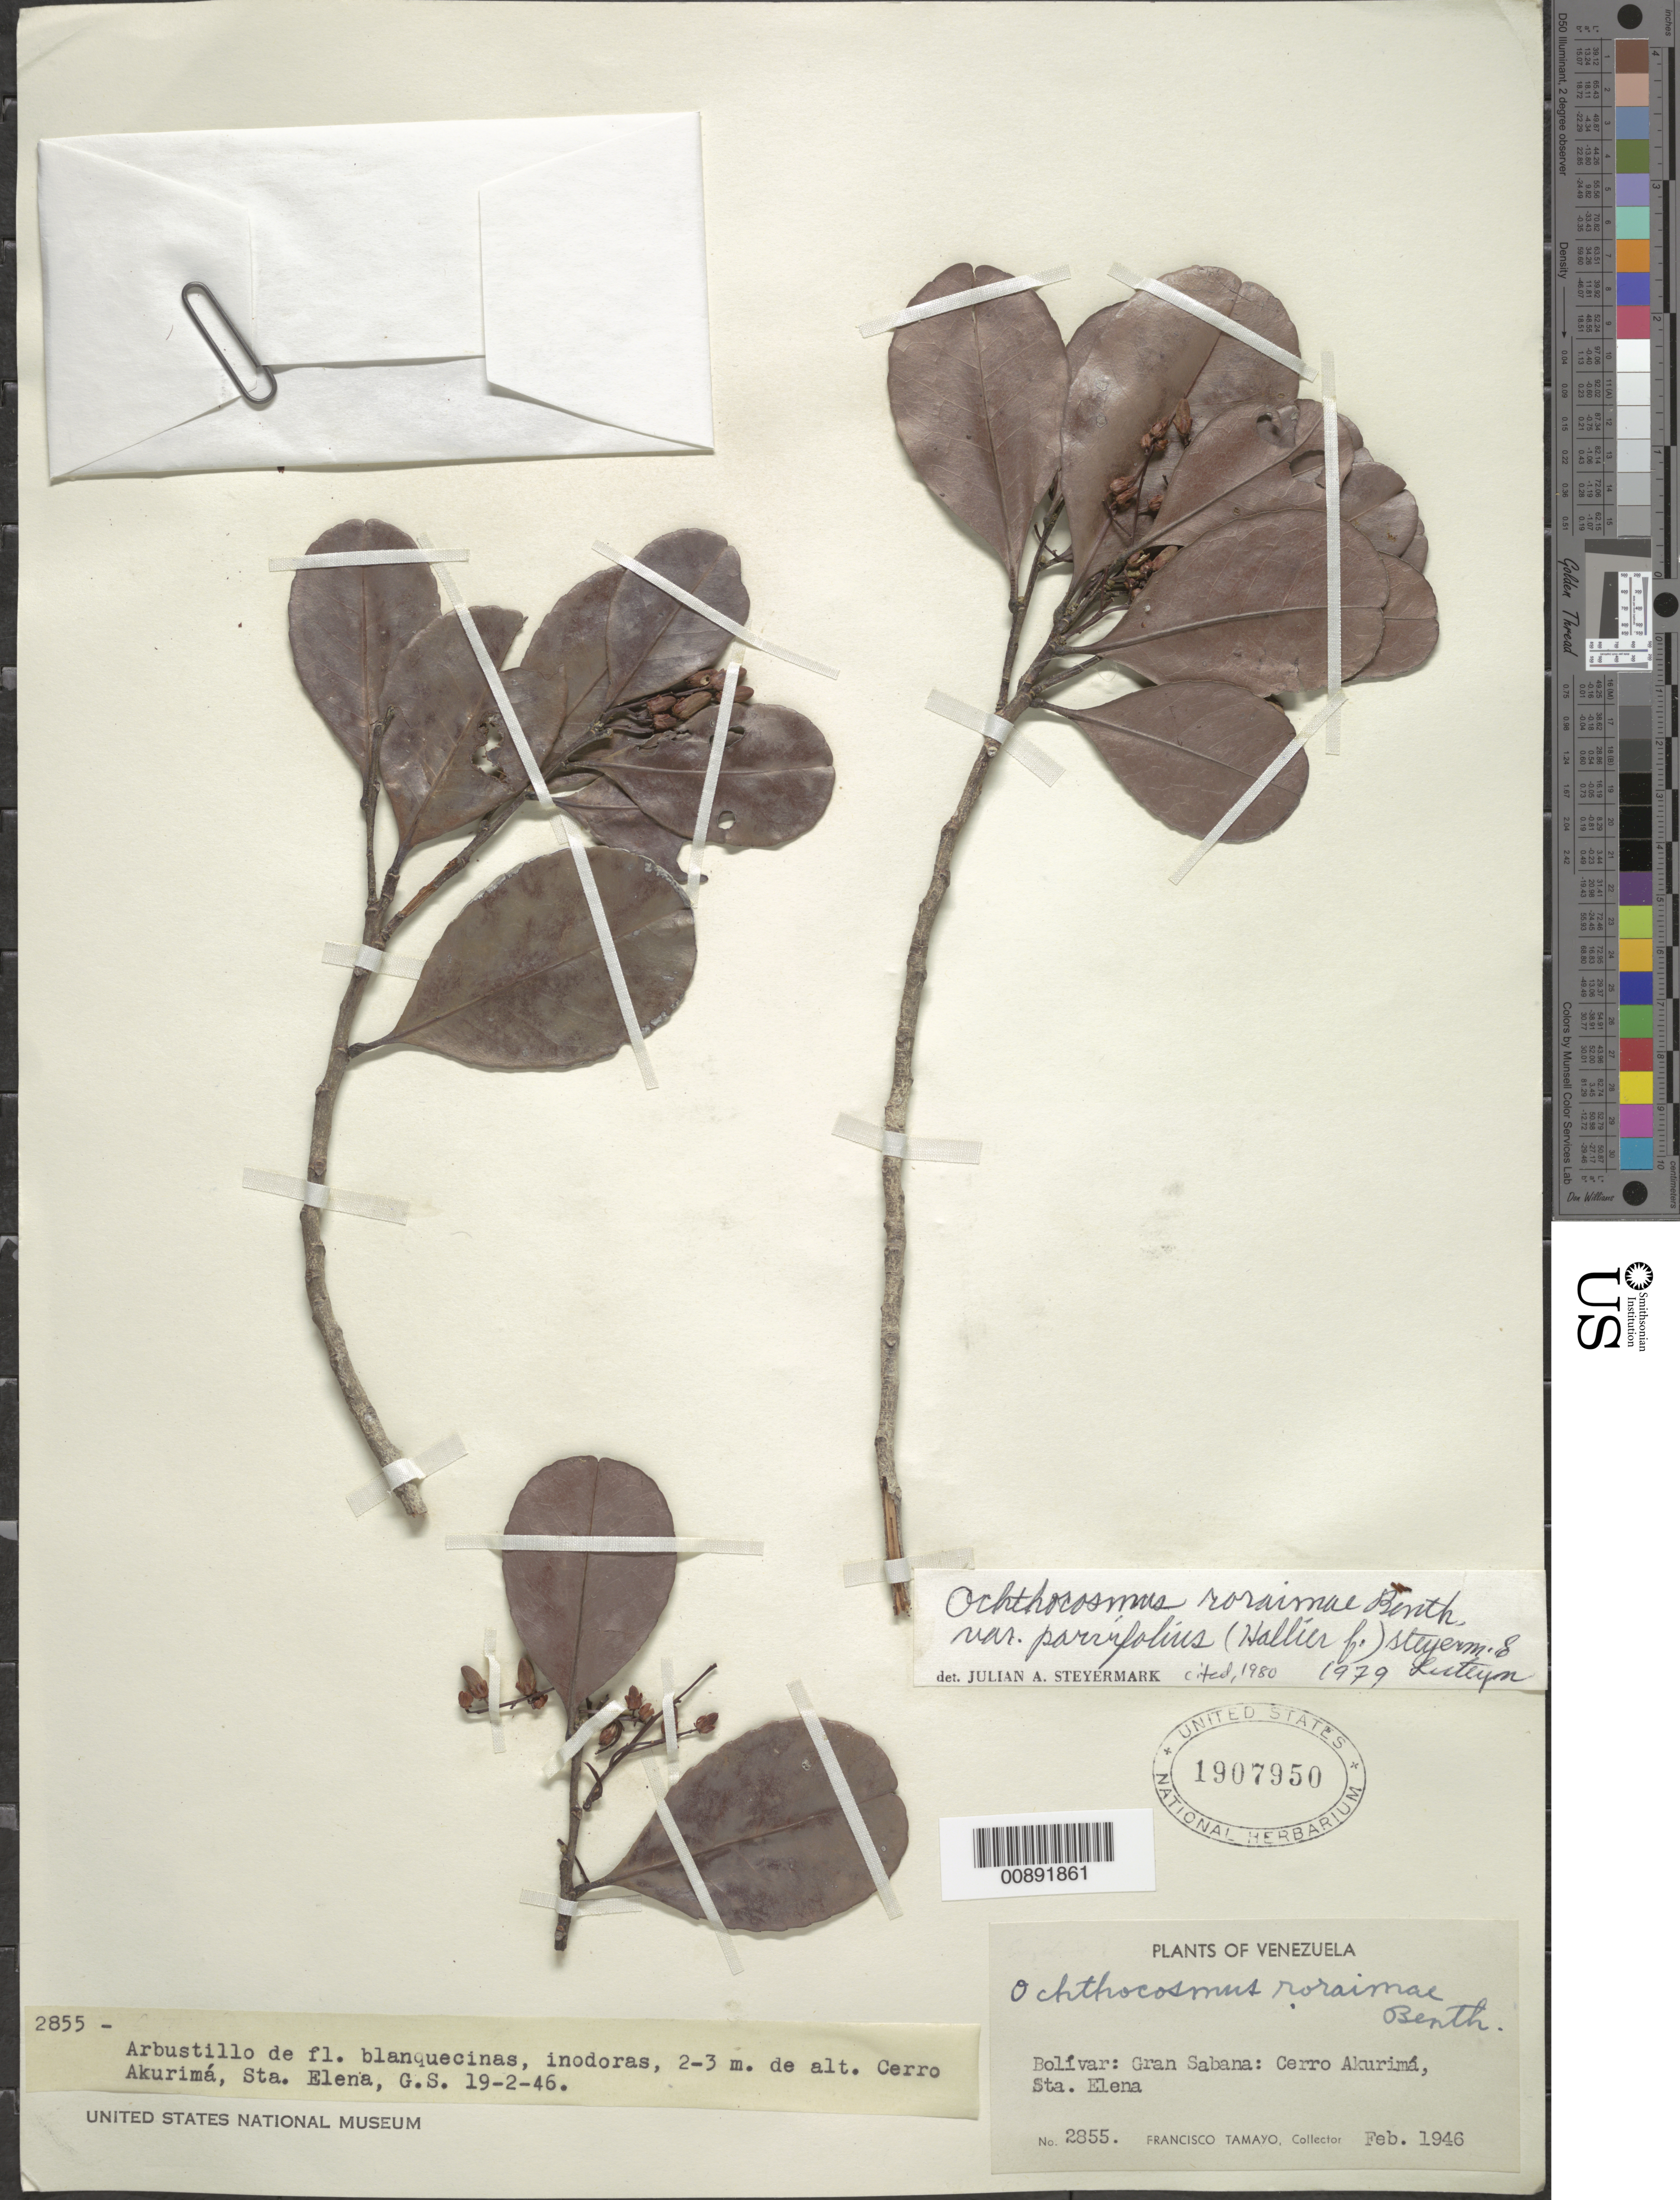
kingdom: Plantae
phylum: Tracheophyta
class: Magnoliopsida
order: Malpighiales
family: Ixonanthaceae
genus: Ochthocosmus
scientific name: Ochthocosmus roraimae var. parvifolius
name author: (Hallier f.) Steyerm.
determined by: Steyermark, Julian A., (VEN)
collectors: F. Tamayo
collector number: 2855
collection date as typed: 19-Feb-46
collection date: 1946-02-19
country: Venezuela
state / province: Bolívar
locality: Gran Sabana, Sta. Elena, Cerro de Acurimá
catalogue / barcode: US 1907950